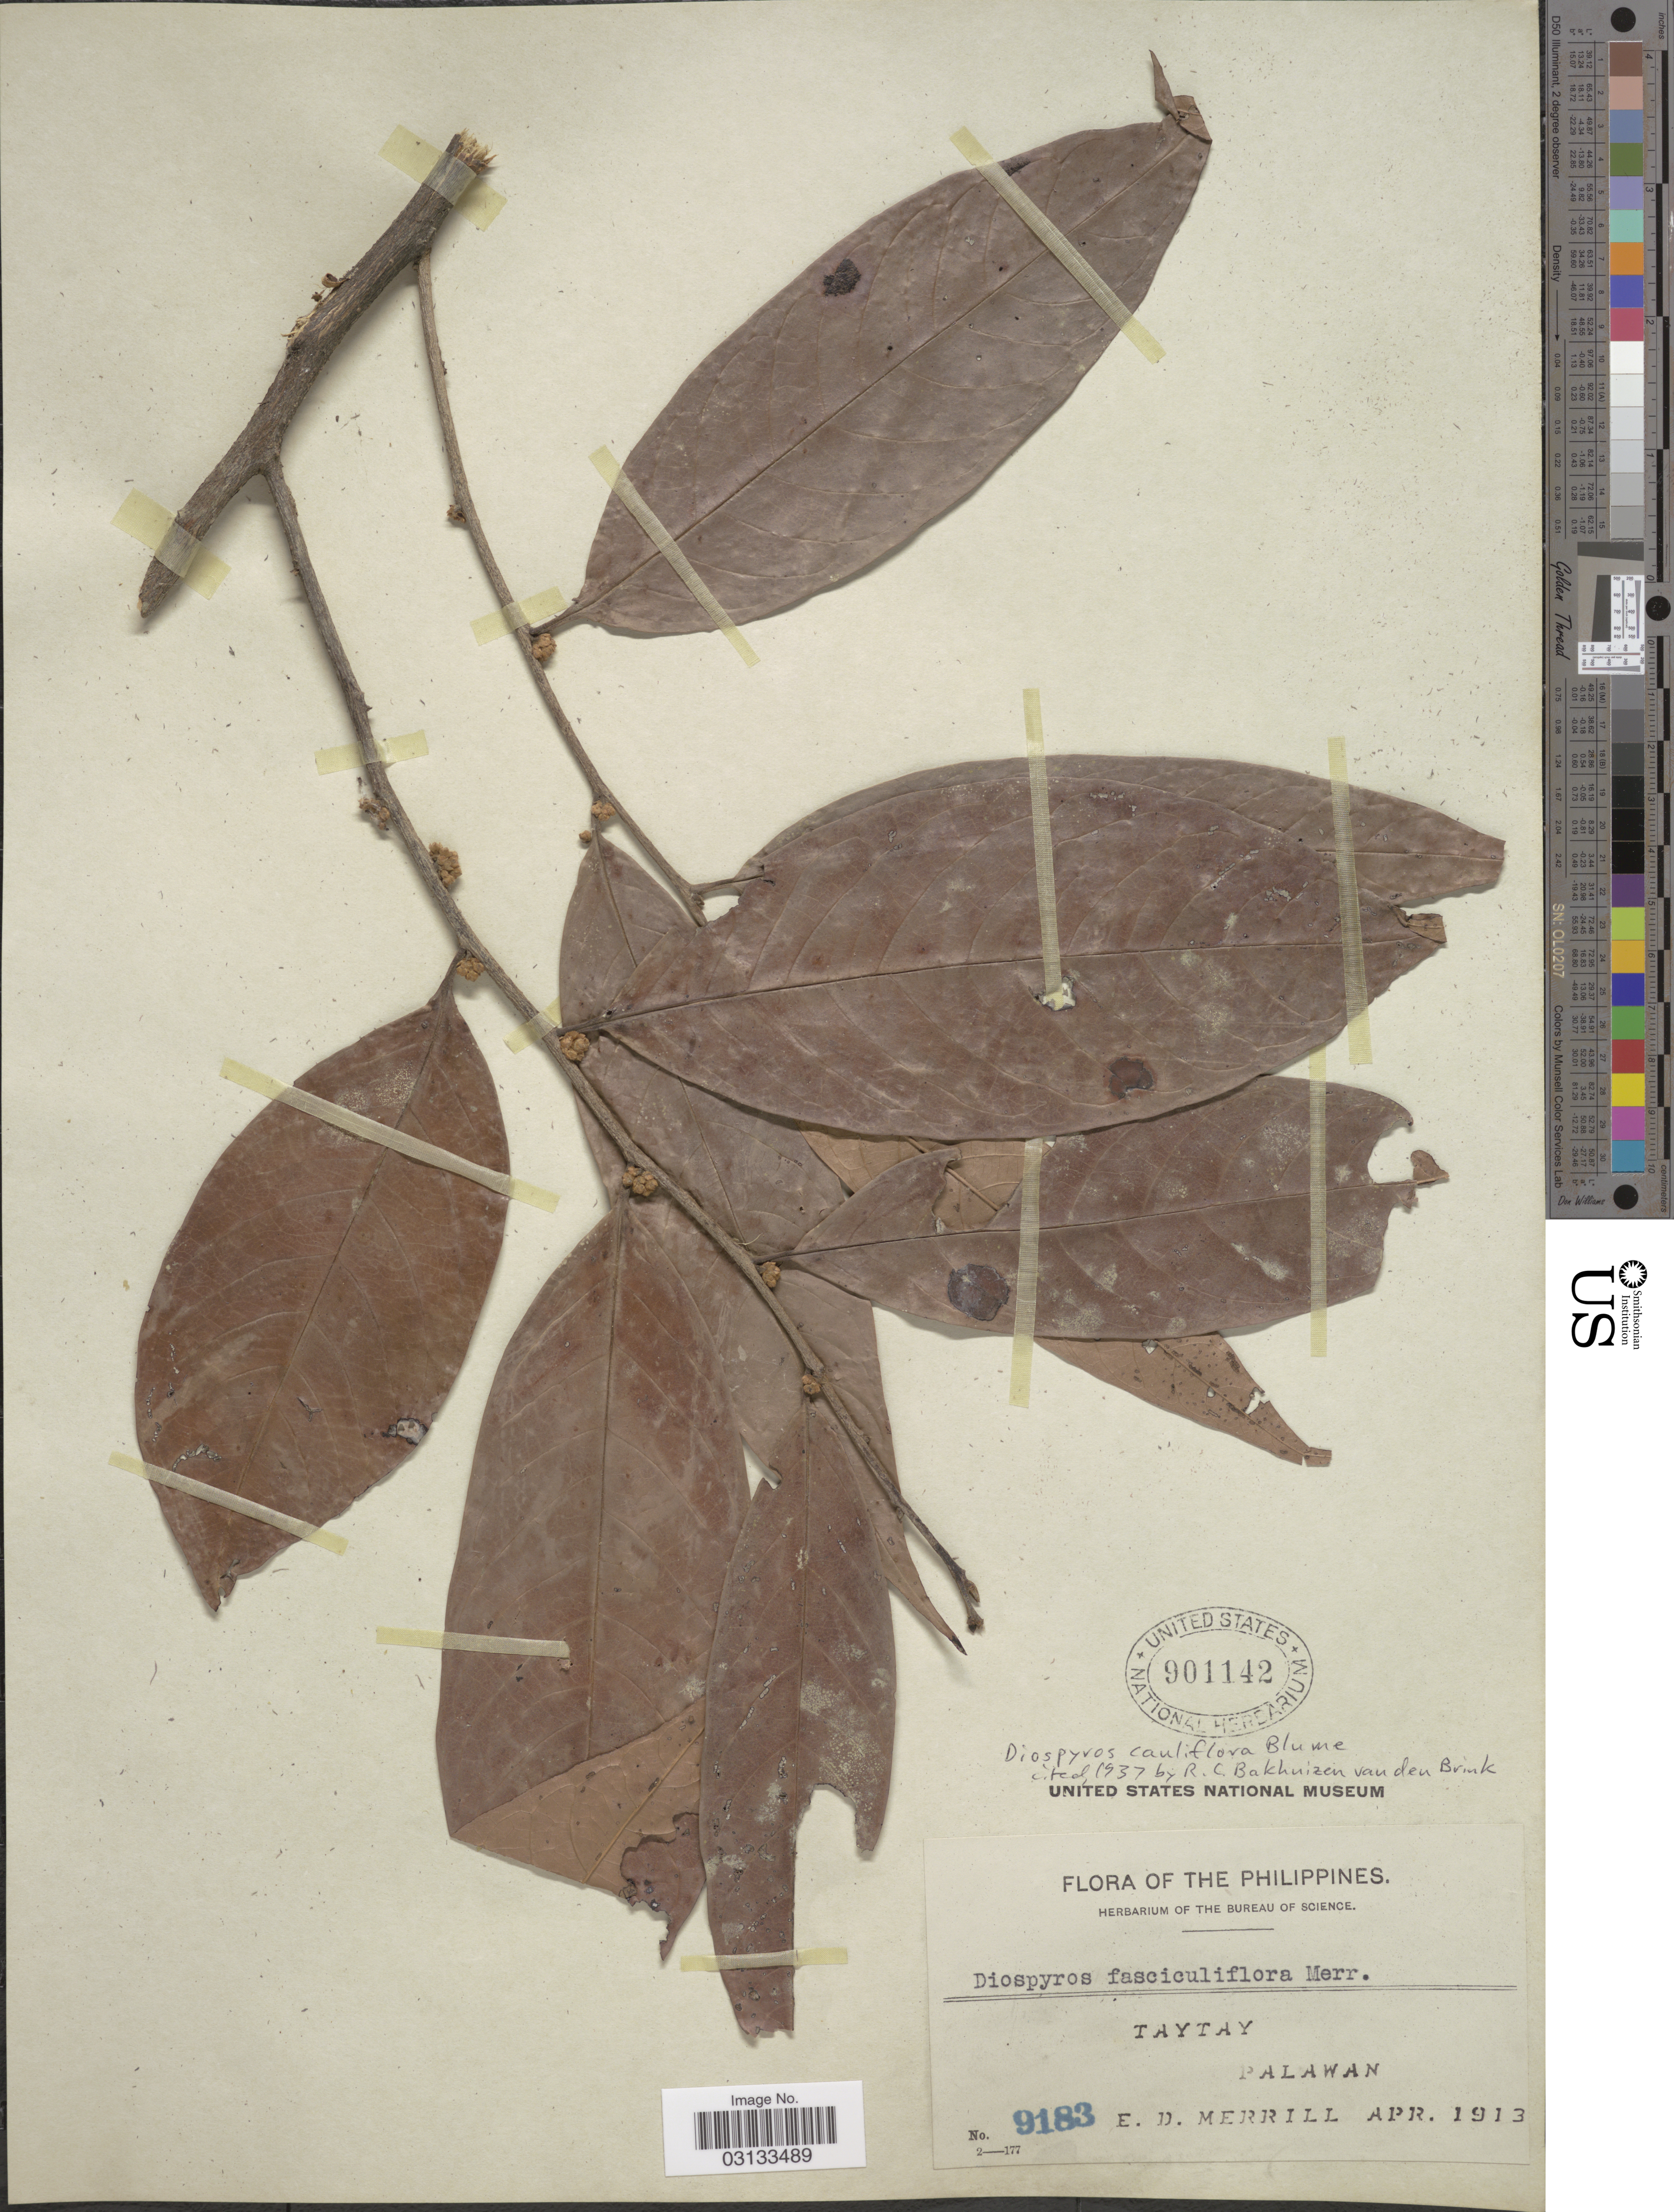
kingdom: Plantae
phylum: Tracheophyta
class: Magnoliopsida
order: Ericales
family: Ebenaceae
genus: Diospyros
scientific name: Diospyros cauliflora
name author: Blume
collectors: E. D. Merrill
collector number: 9183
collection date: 1913-04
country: Philippines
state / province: Mimaropa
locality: Taytay, Palawan.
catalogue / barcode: US 901142